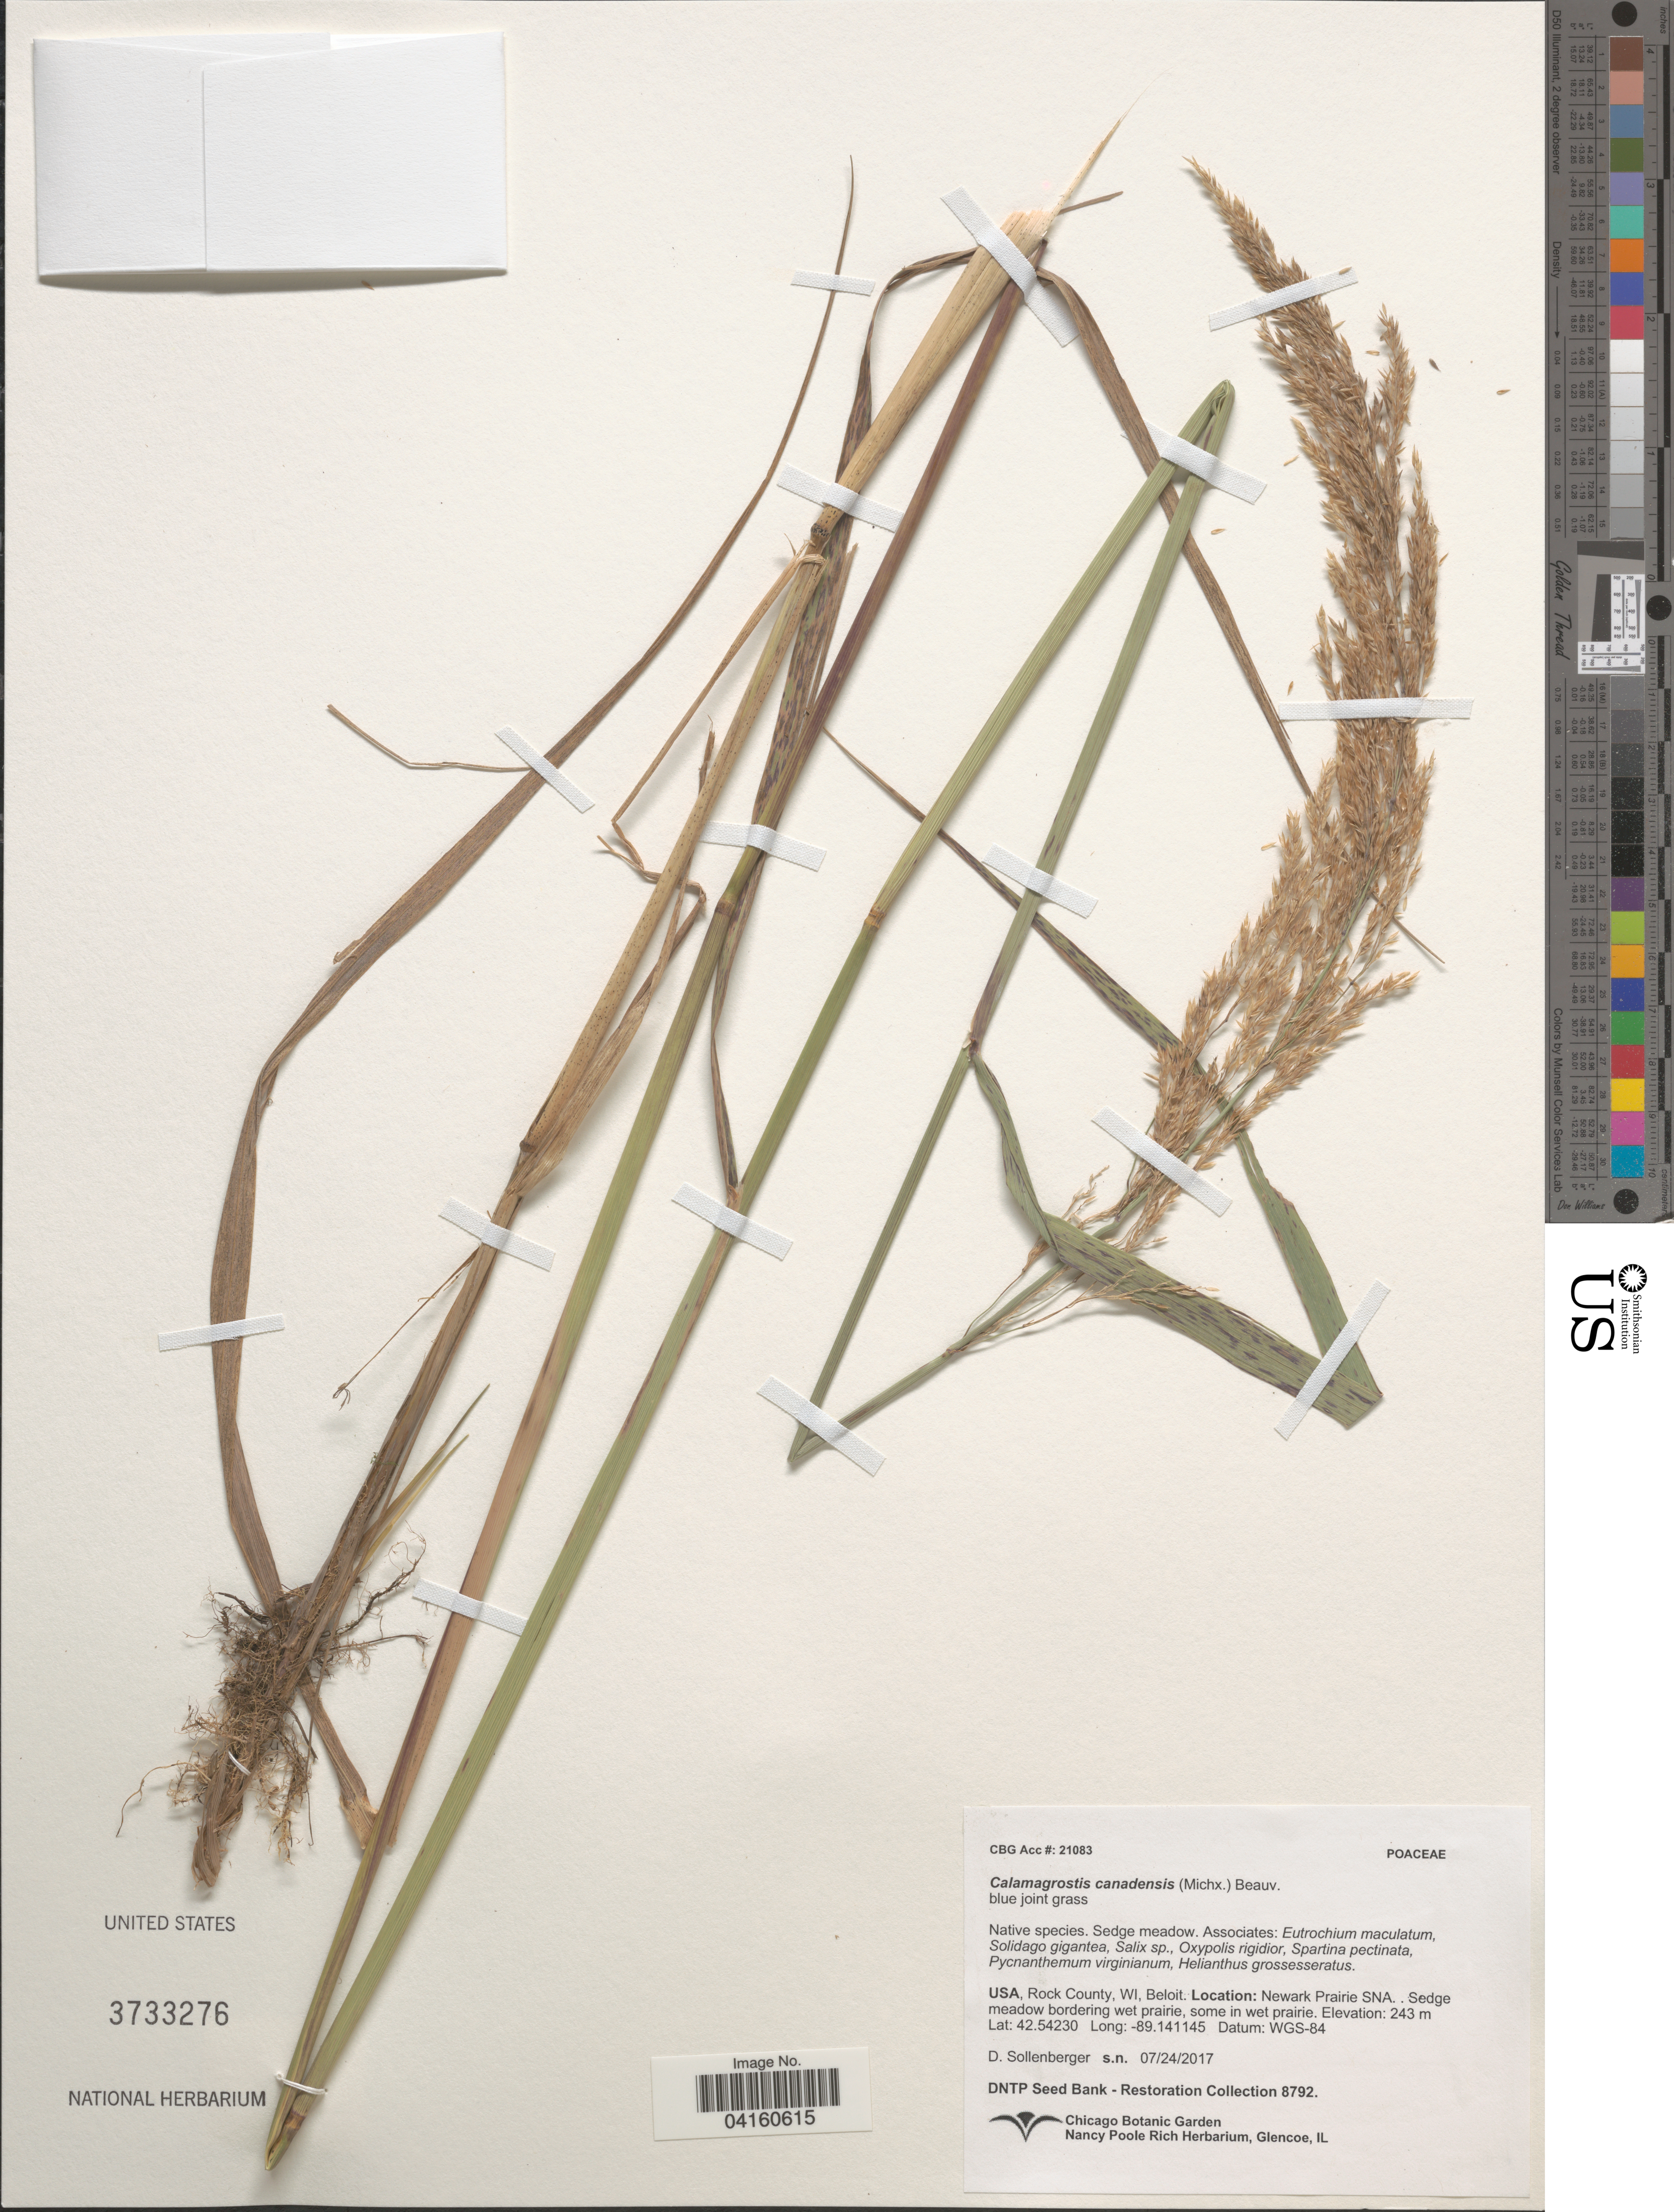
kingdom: Plantae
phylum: Tracheophyta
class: Liliopsida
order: Poales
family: Poaceae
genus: Calamagrostis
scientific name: Calamagrostis canadensis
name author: (Michx.) P. Beauv.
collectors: D. Sollenberger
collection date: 2017-07-24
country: United States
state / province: Wisconsin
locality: Rocky County. Newark Prairie SNA.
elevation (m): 243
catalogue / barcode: US 3733276